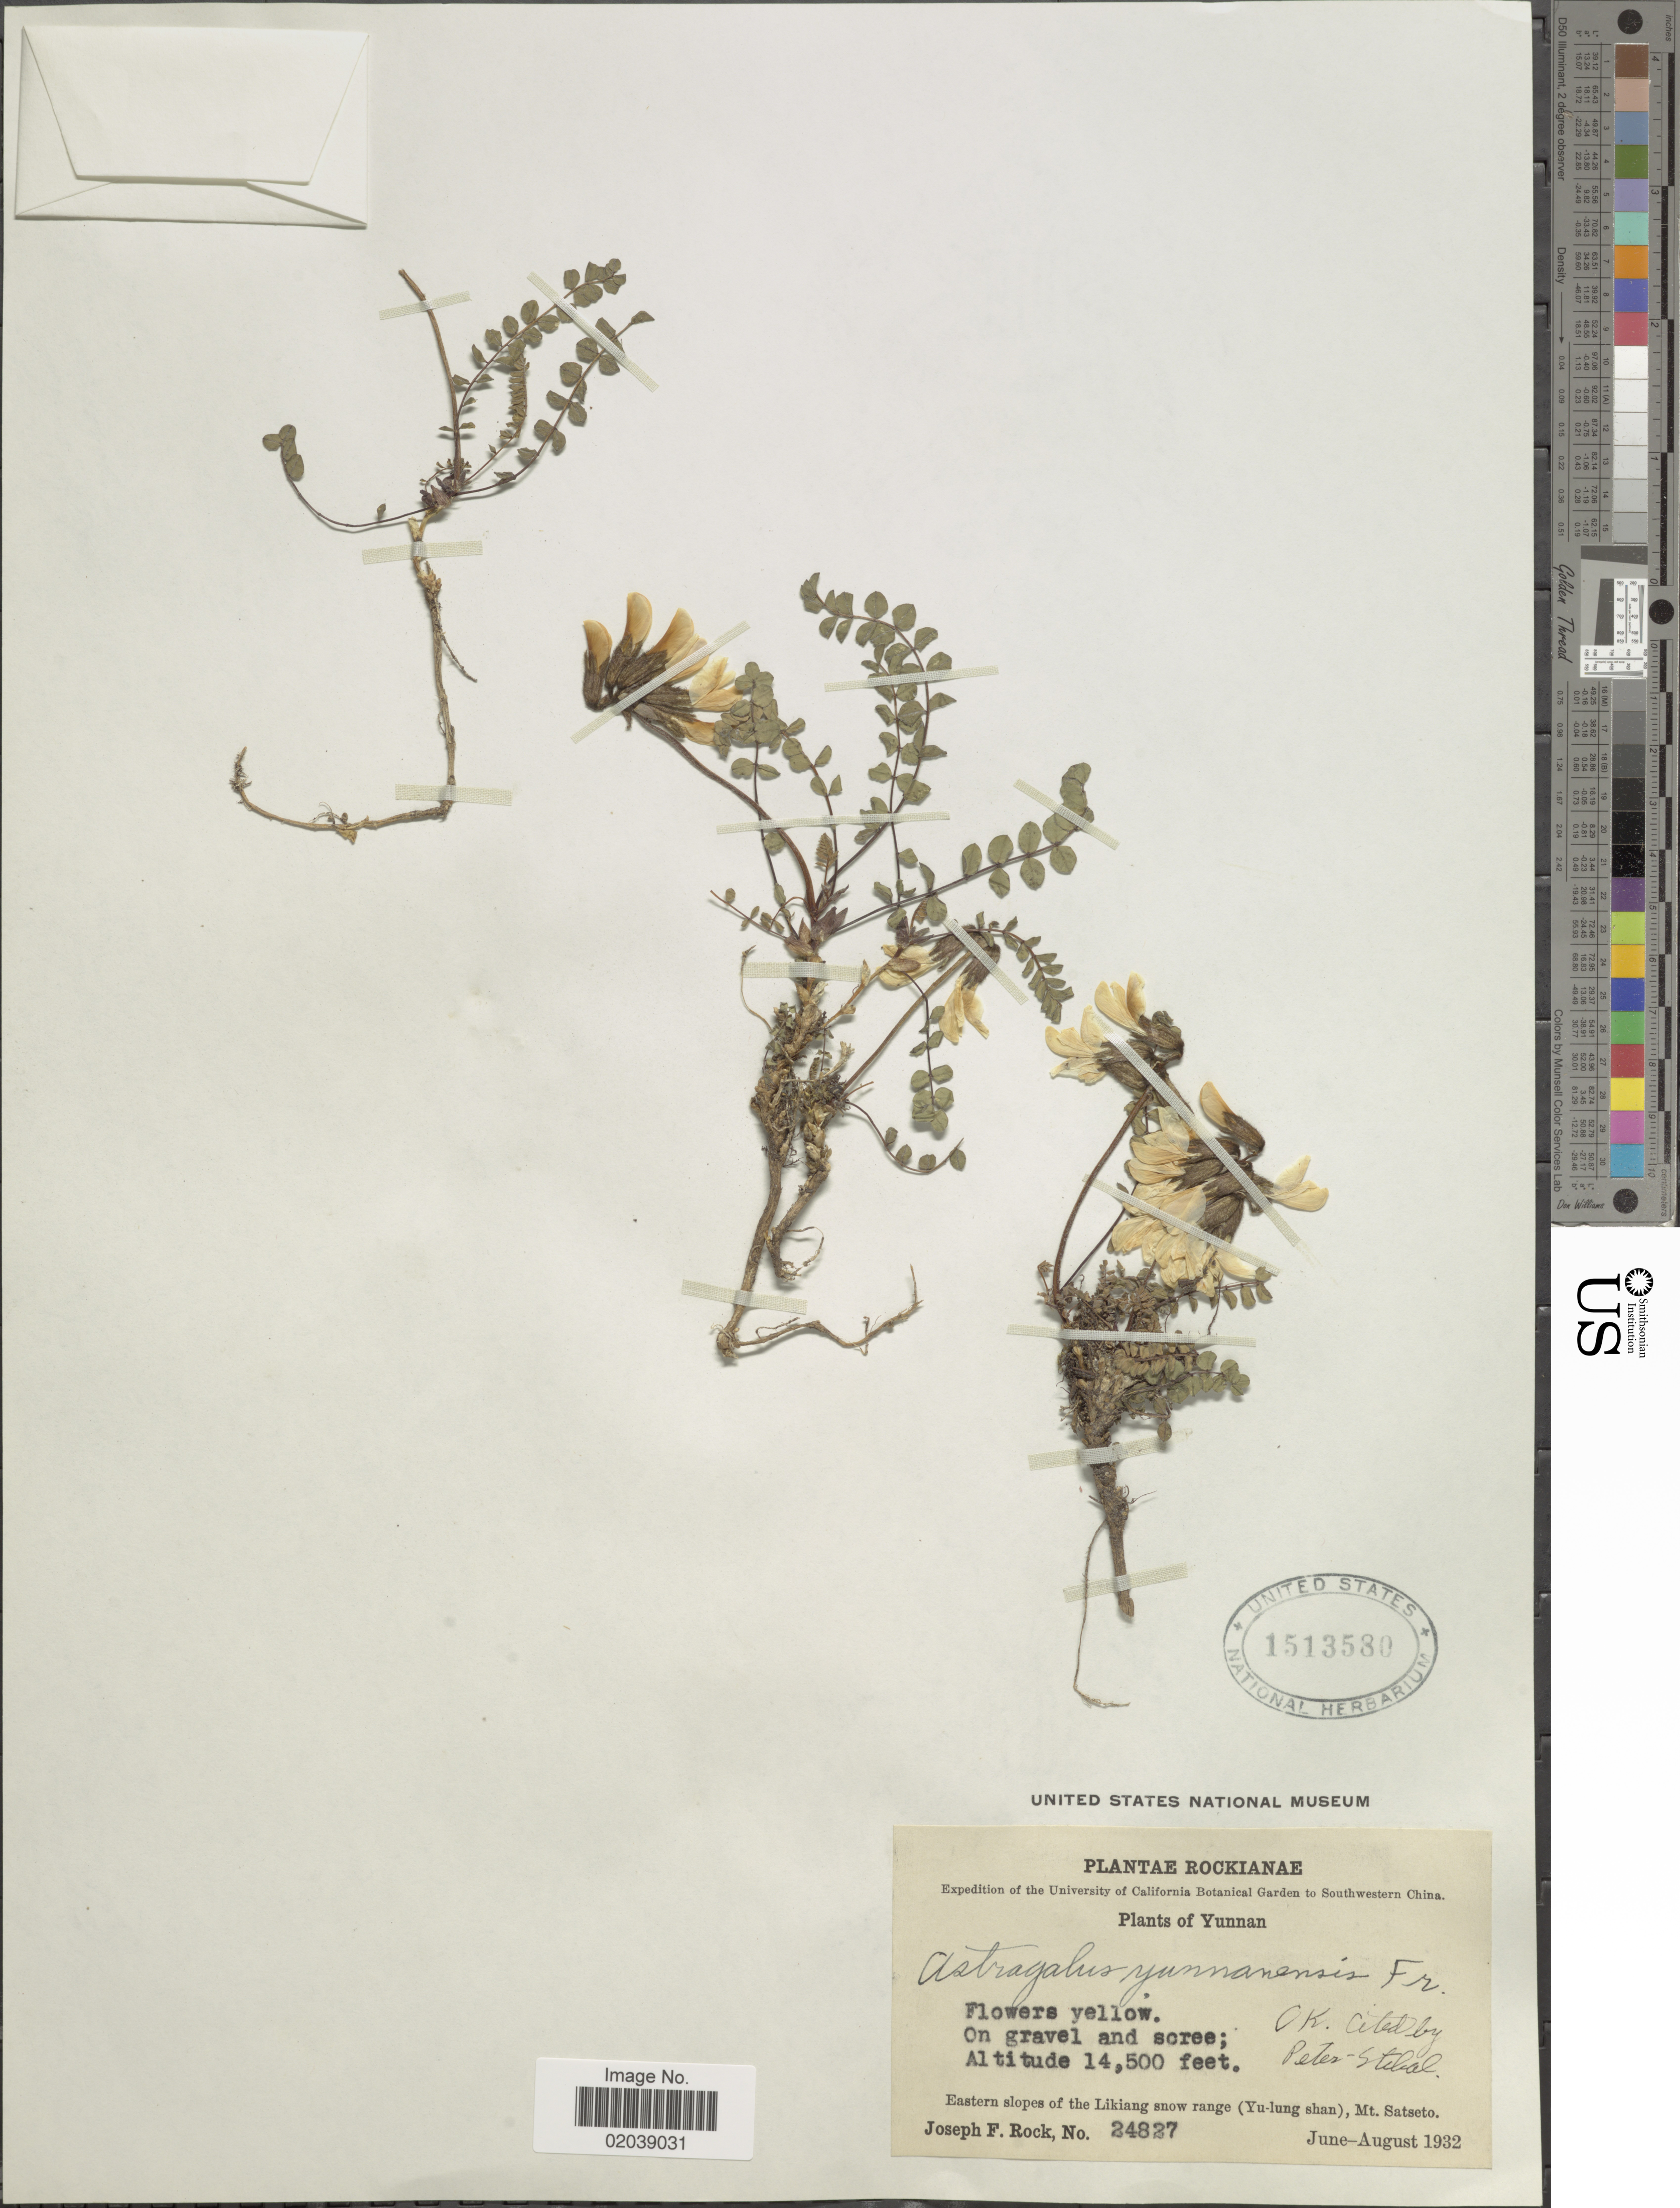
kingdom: Plantae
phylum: Tracheophyta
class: Magnoliopsida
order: Fabales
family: Fabaceae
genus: Astragalus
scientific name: Astragalus yunnanensis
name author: Franch.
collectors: J. F. Rock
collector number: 24827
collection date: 1932-06/1932-08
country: China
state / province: Yunnan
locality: Yunnan, Eastern slopes of the Likiang snow range (Yu-lung shan), Mt. Satseto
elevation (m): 4420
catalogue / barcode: US 1513580